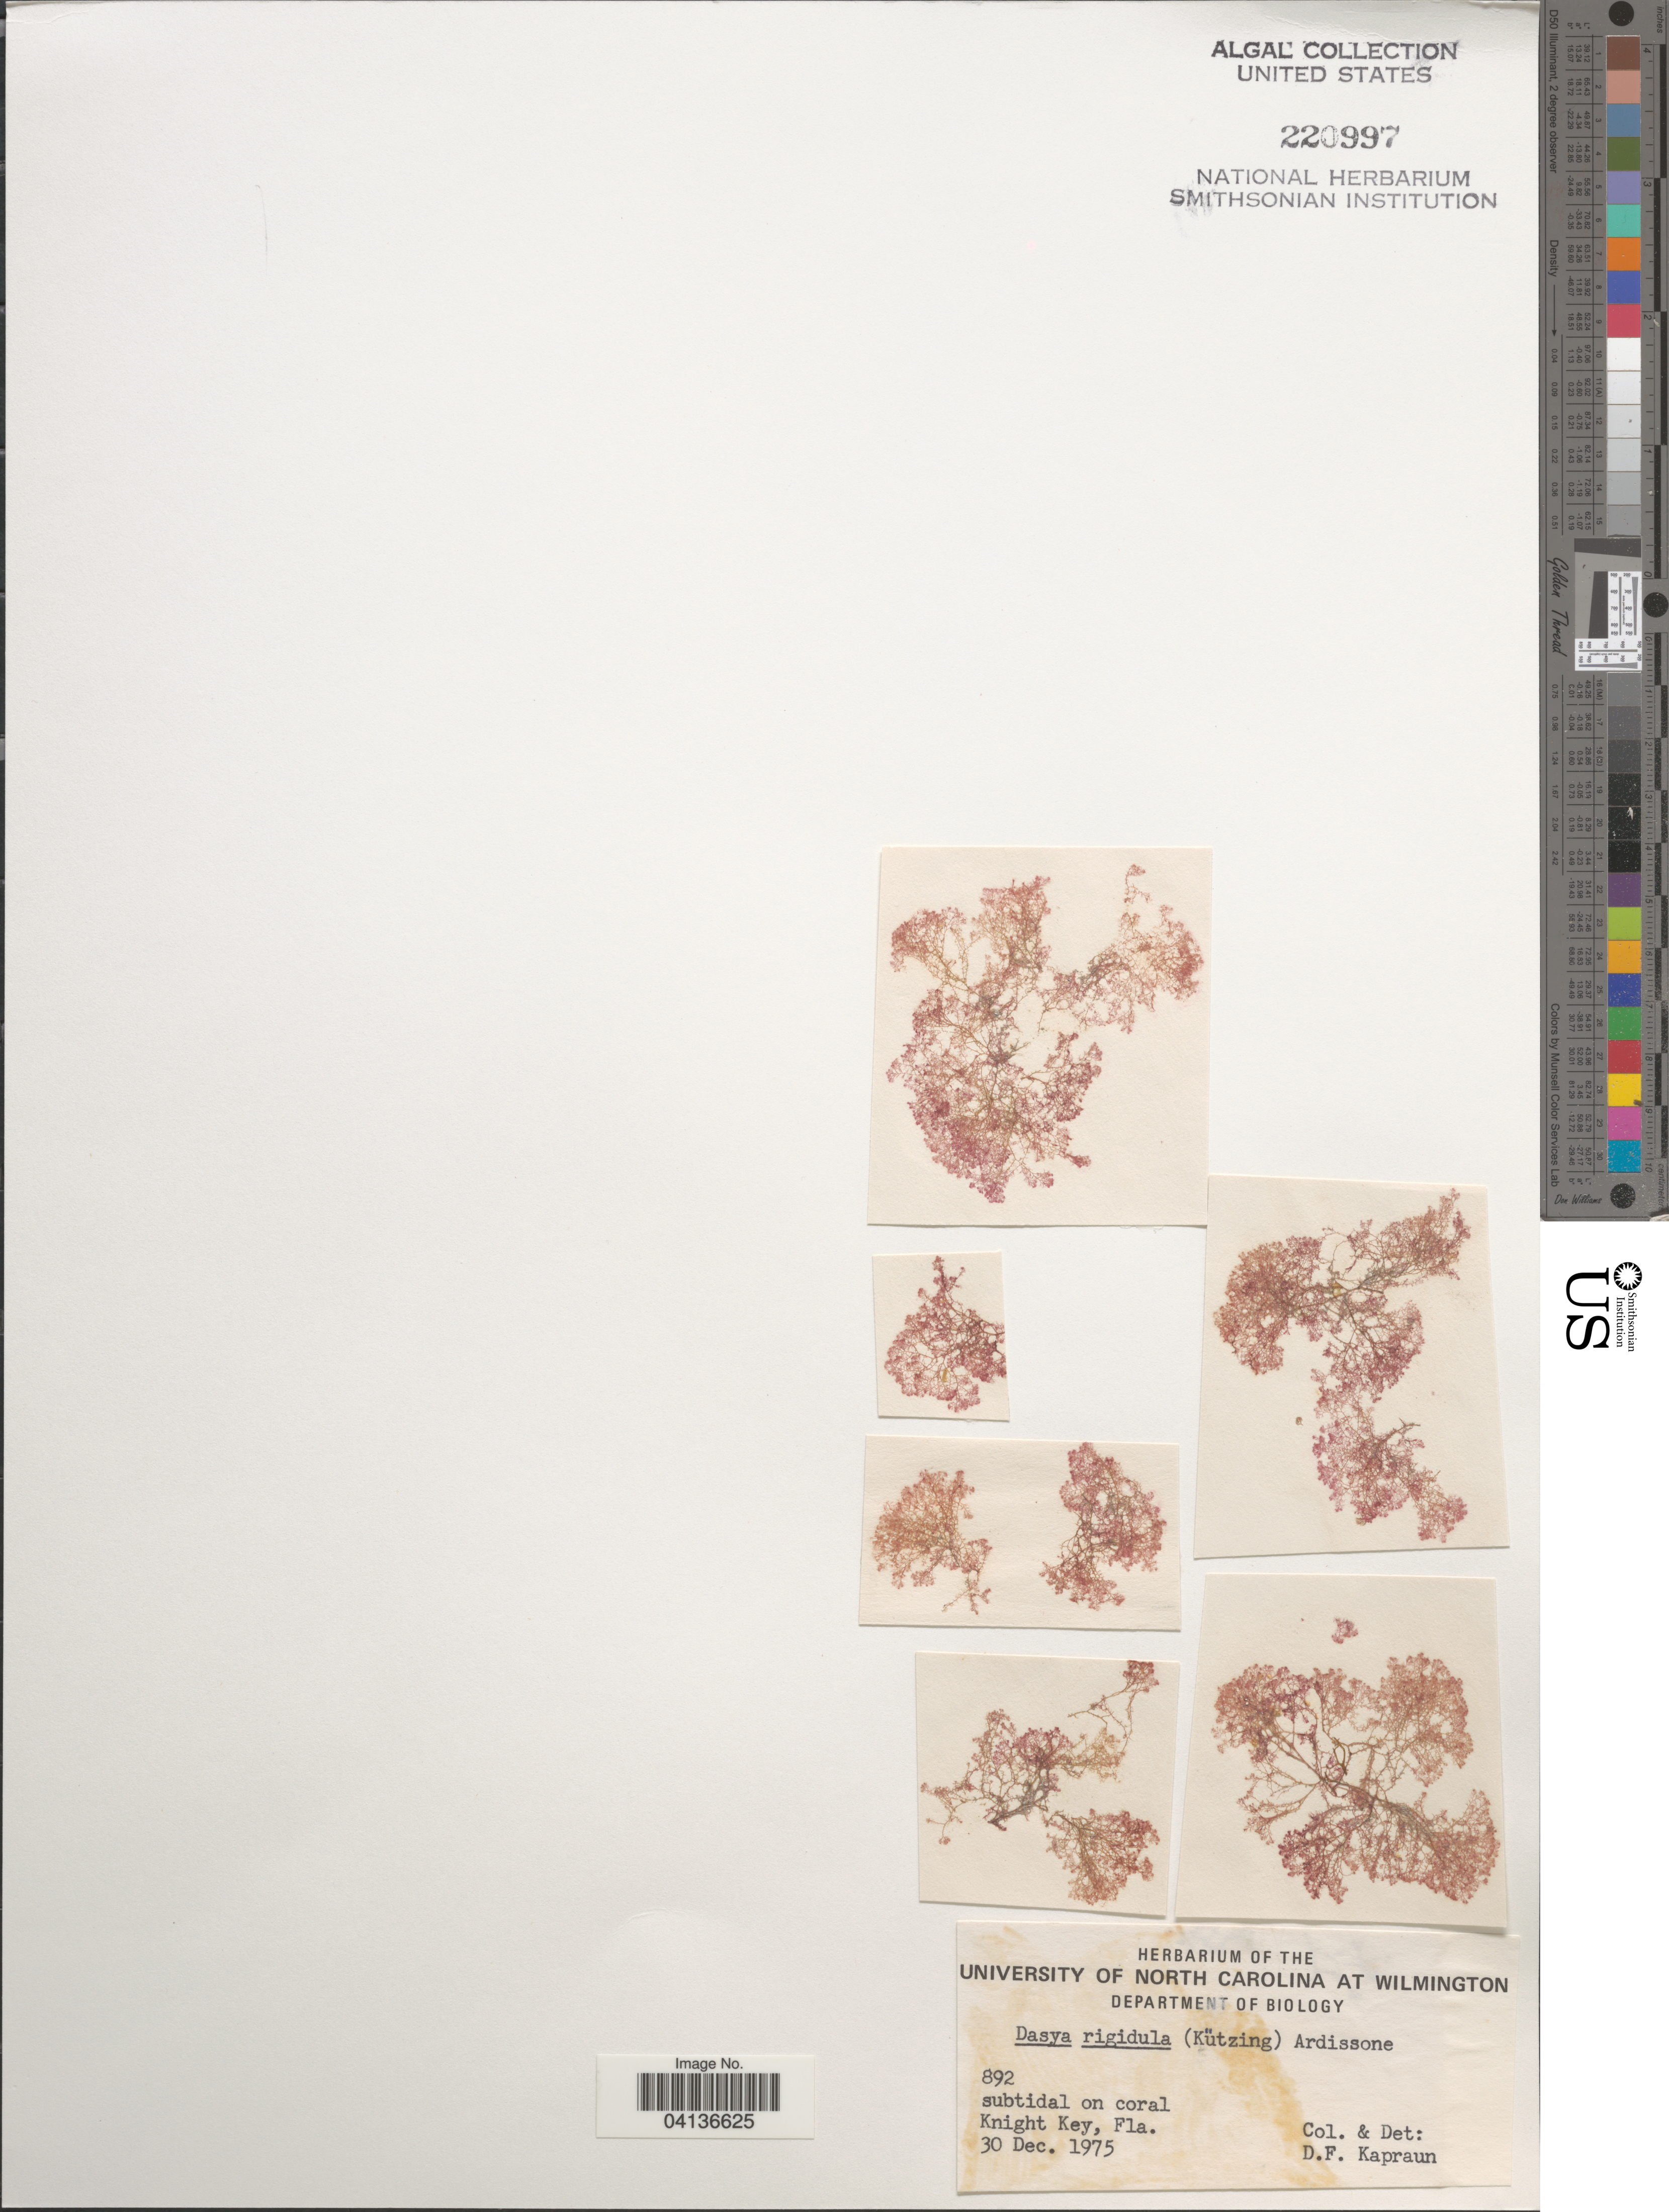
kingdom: Plantae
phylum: Rhodophyta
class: Florideophyceae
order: Ceramiales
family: Dasyaceae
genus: Dasya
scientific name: Dasya rigidula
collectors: D. F. Kapraun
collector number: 892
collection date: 1975-12-30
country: United States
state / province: Florida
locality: Knight Key.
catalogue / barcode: US 220997